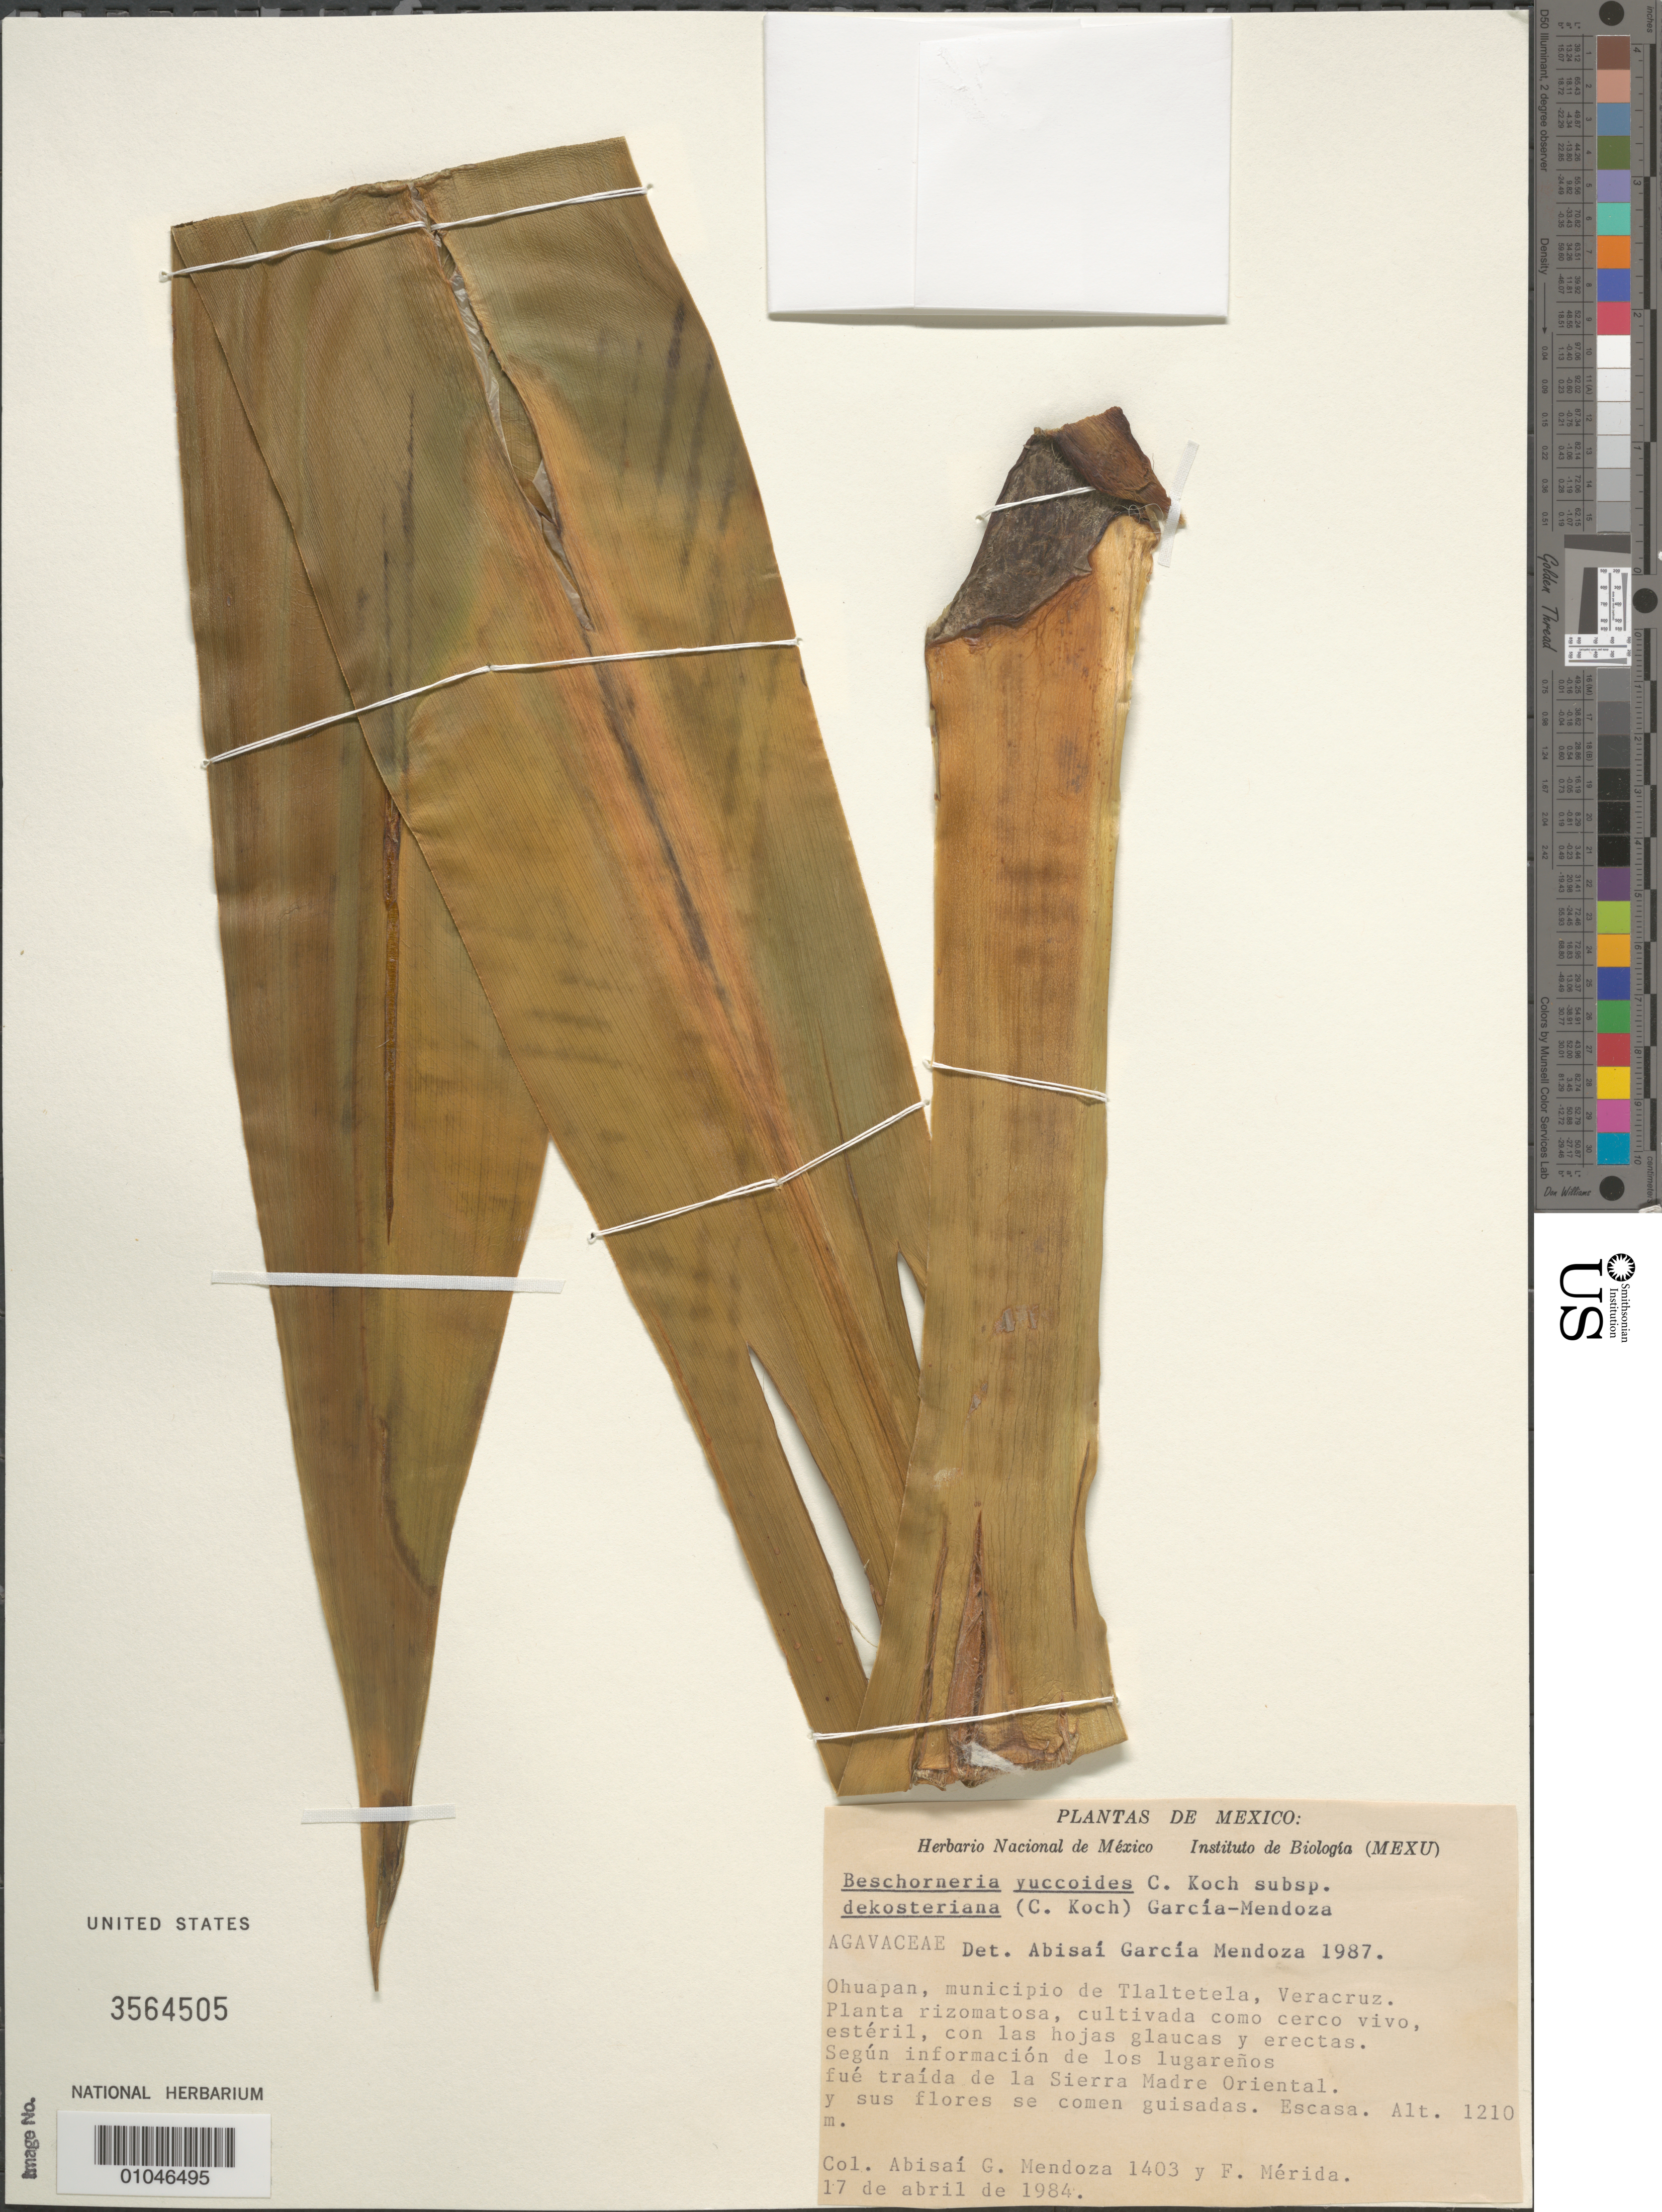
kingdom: Plantae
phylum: Tracheophyta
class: Liliopsida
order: Asparagales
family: Asparagaceae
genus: Beschorneria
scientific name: Beschorneria yuccoides subsp. dekosteriana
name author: (K. Koch) García-Mend.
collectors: A. García-Mendoza & F. Merida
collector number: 1403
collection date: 1984-04-17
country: Mexico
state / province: Veracruz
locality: Ohuapan, municipio de Tlaltetela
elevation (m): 1210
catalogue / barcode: US 3564505